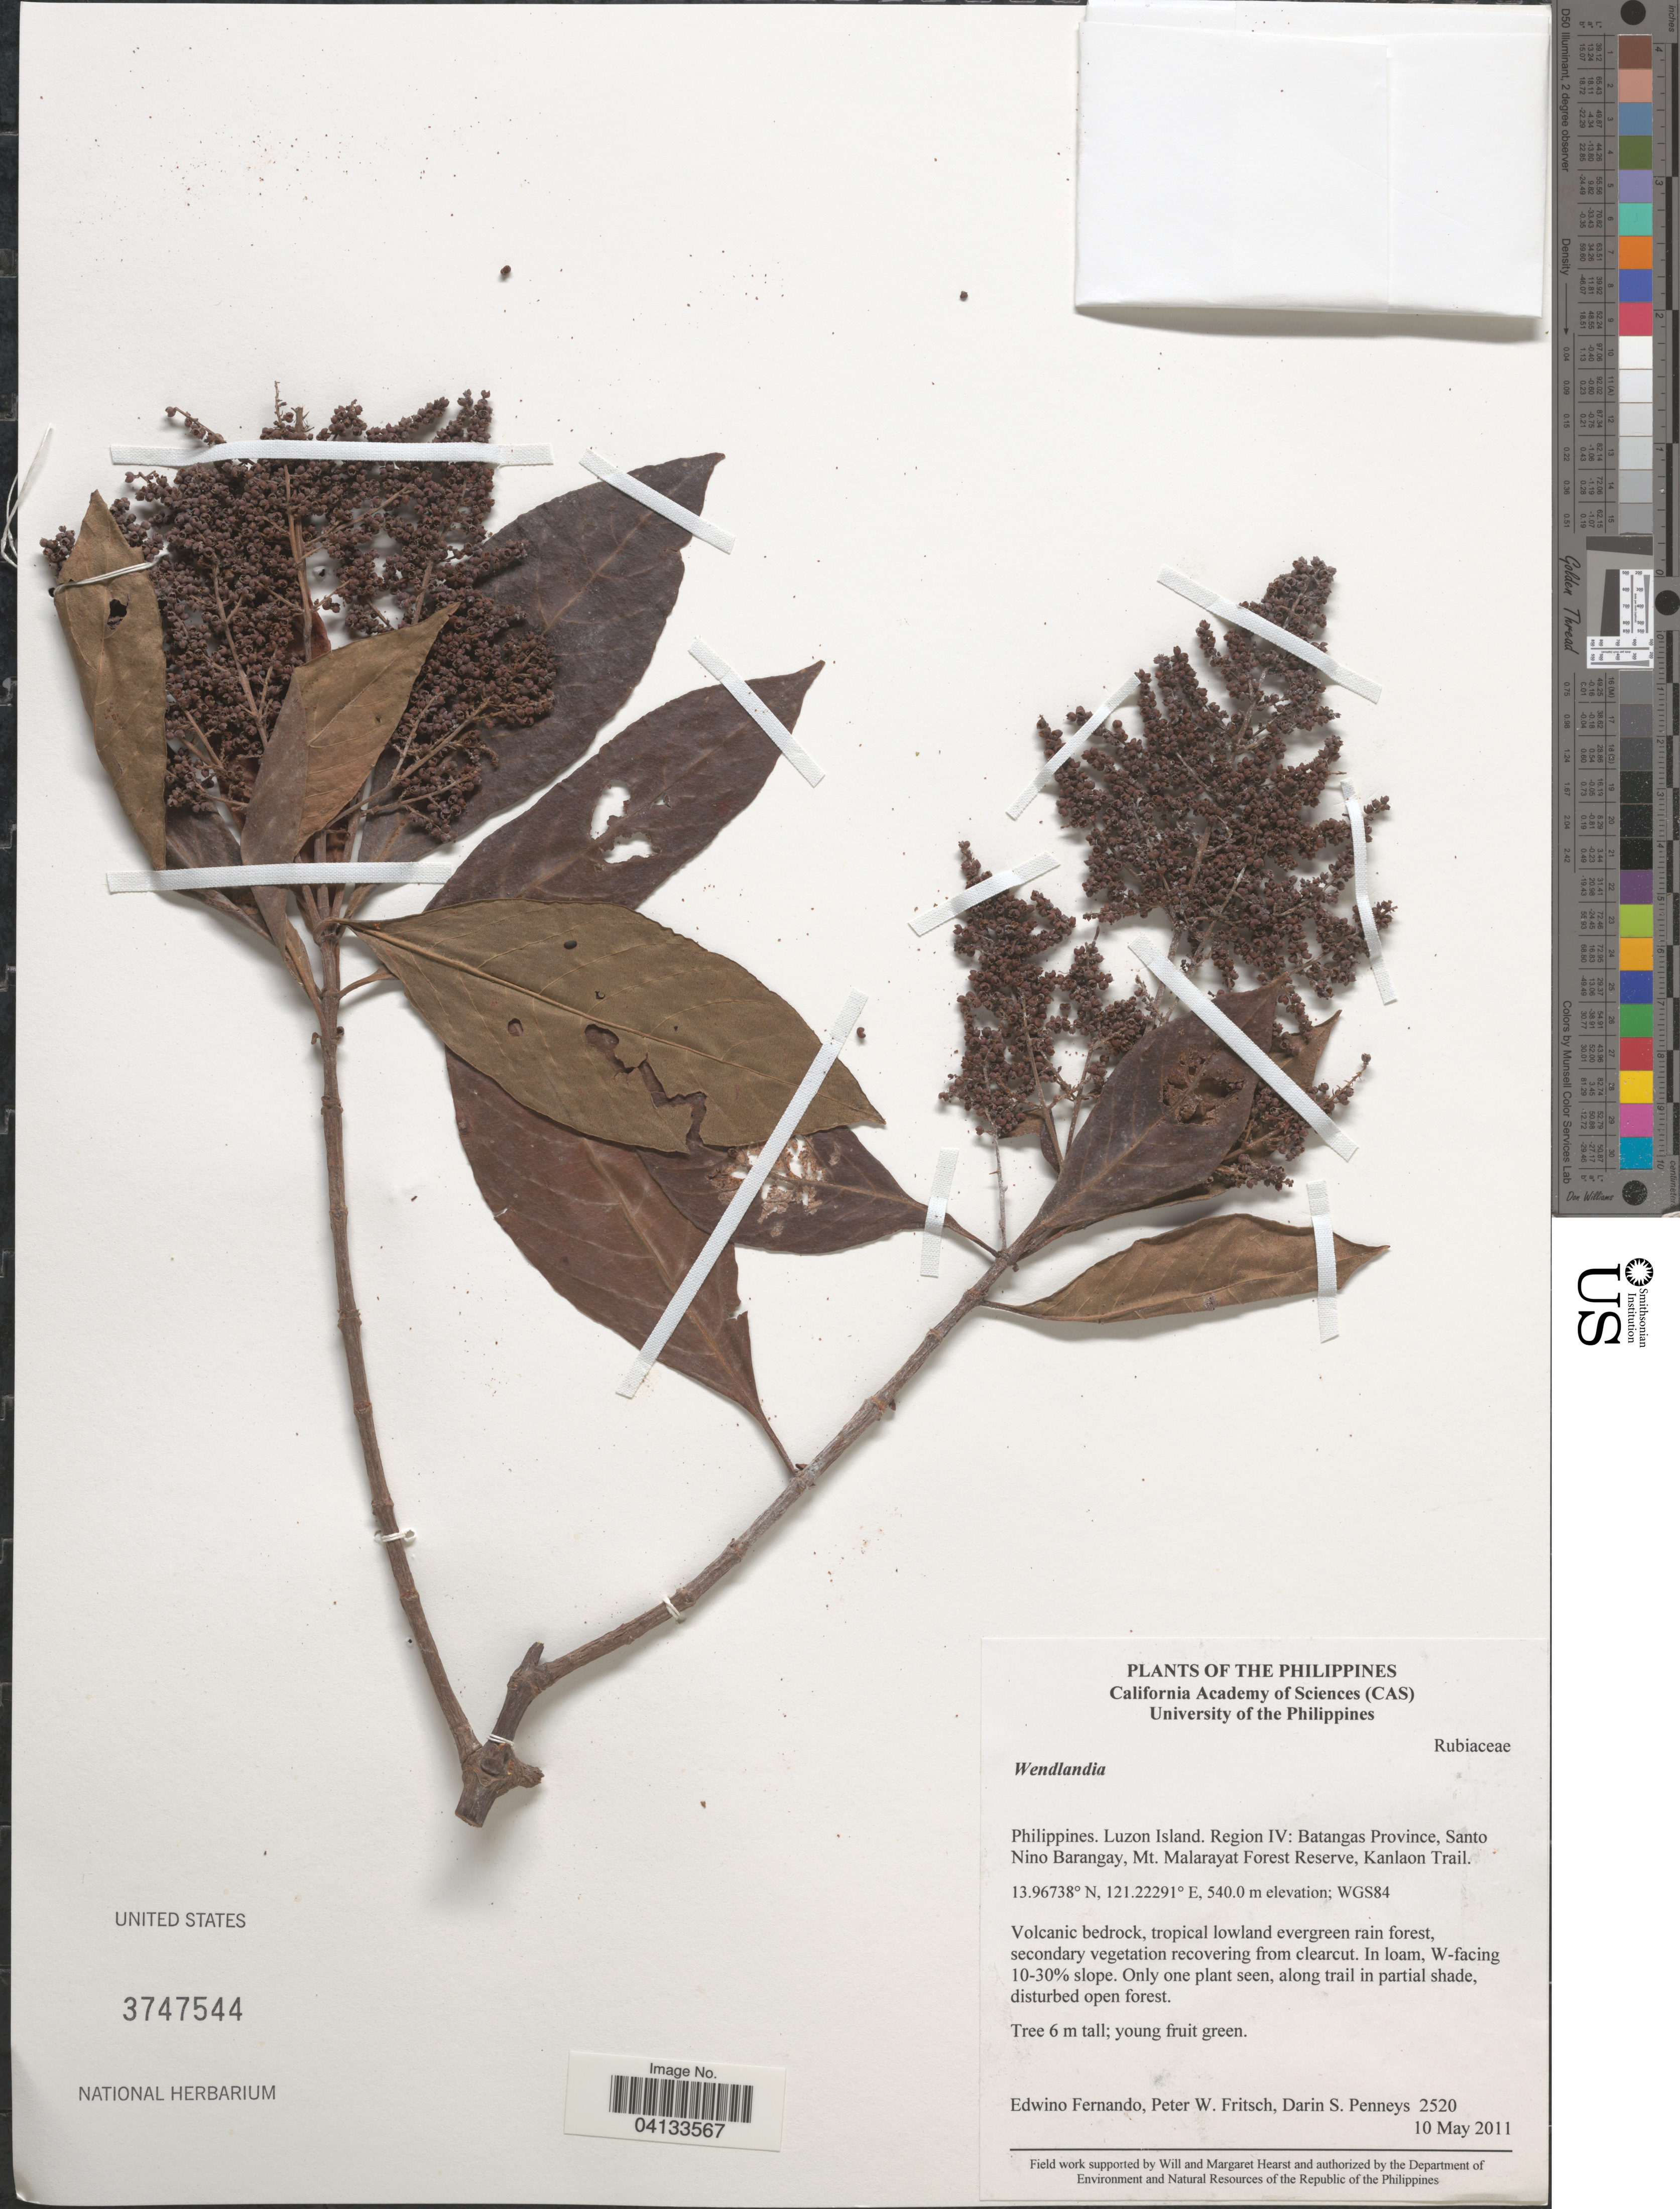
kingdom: Plantae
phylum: Tracheophyta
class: Magnoliopsida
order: Gentianales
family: Rubiaceae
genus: Wendlandia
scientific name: Wendlandia sp.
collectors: E. S. Fernando, P. W. Fritsch & D. S. Penneys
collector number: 2520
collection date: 2011-05-10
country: Philippines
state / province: Calabarzon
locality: Luzon Island. Region IV: Batangas Province, Santo Nino Barangay, Mt. Malarayat Forest Reserve, Kanlaon Trail. WGS84.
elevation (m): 540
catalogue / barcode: US 3747544